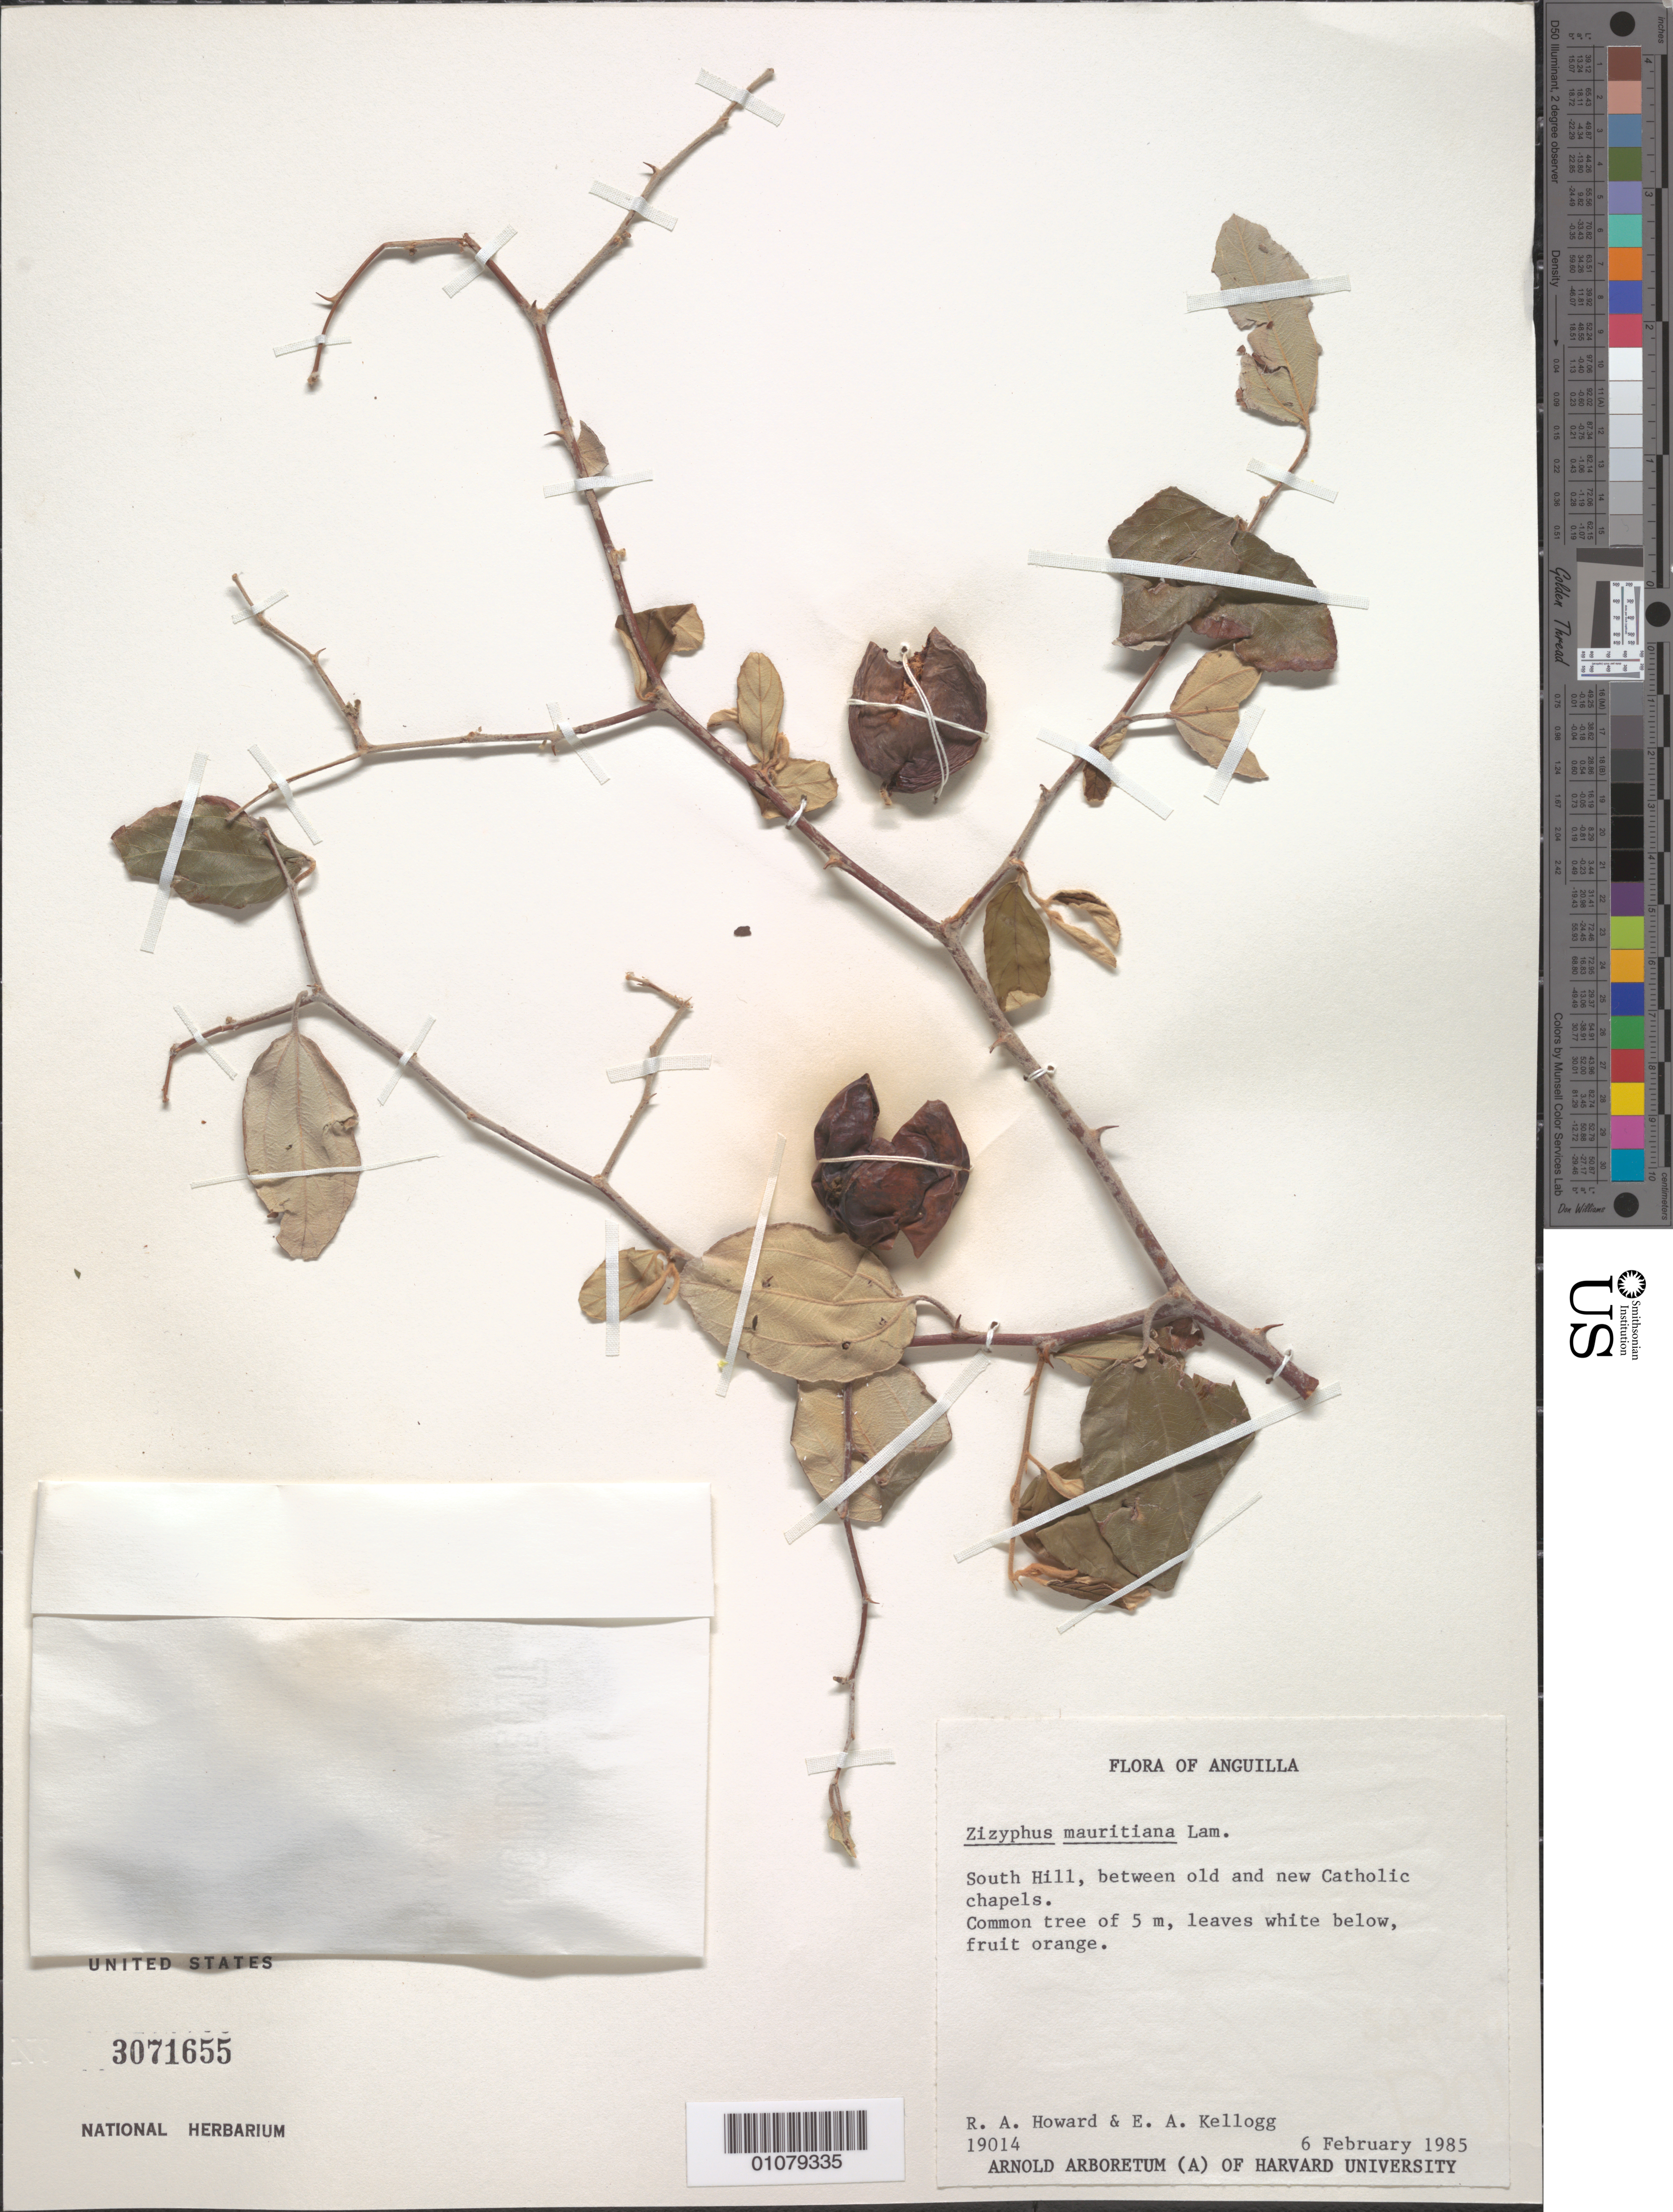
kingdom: Plantae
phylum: Tracheophyta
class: Magnoliopsida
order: Rosales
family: Rhamnaceae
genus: Ziziphus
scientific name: Ziziphus mauritiana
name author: Lam.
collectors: R. A. Howard & E. A. Kellogg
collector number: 19014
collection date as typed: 06 Feb 1985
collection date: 1985-02-06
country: Anguilla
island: Anguilla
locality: South Hill, between old and new Catholic chapels.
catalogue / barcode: US 3071655